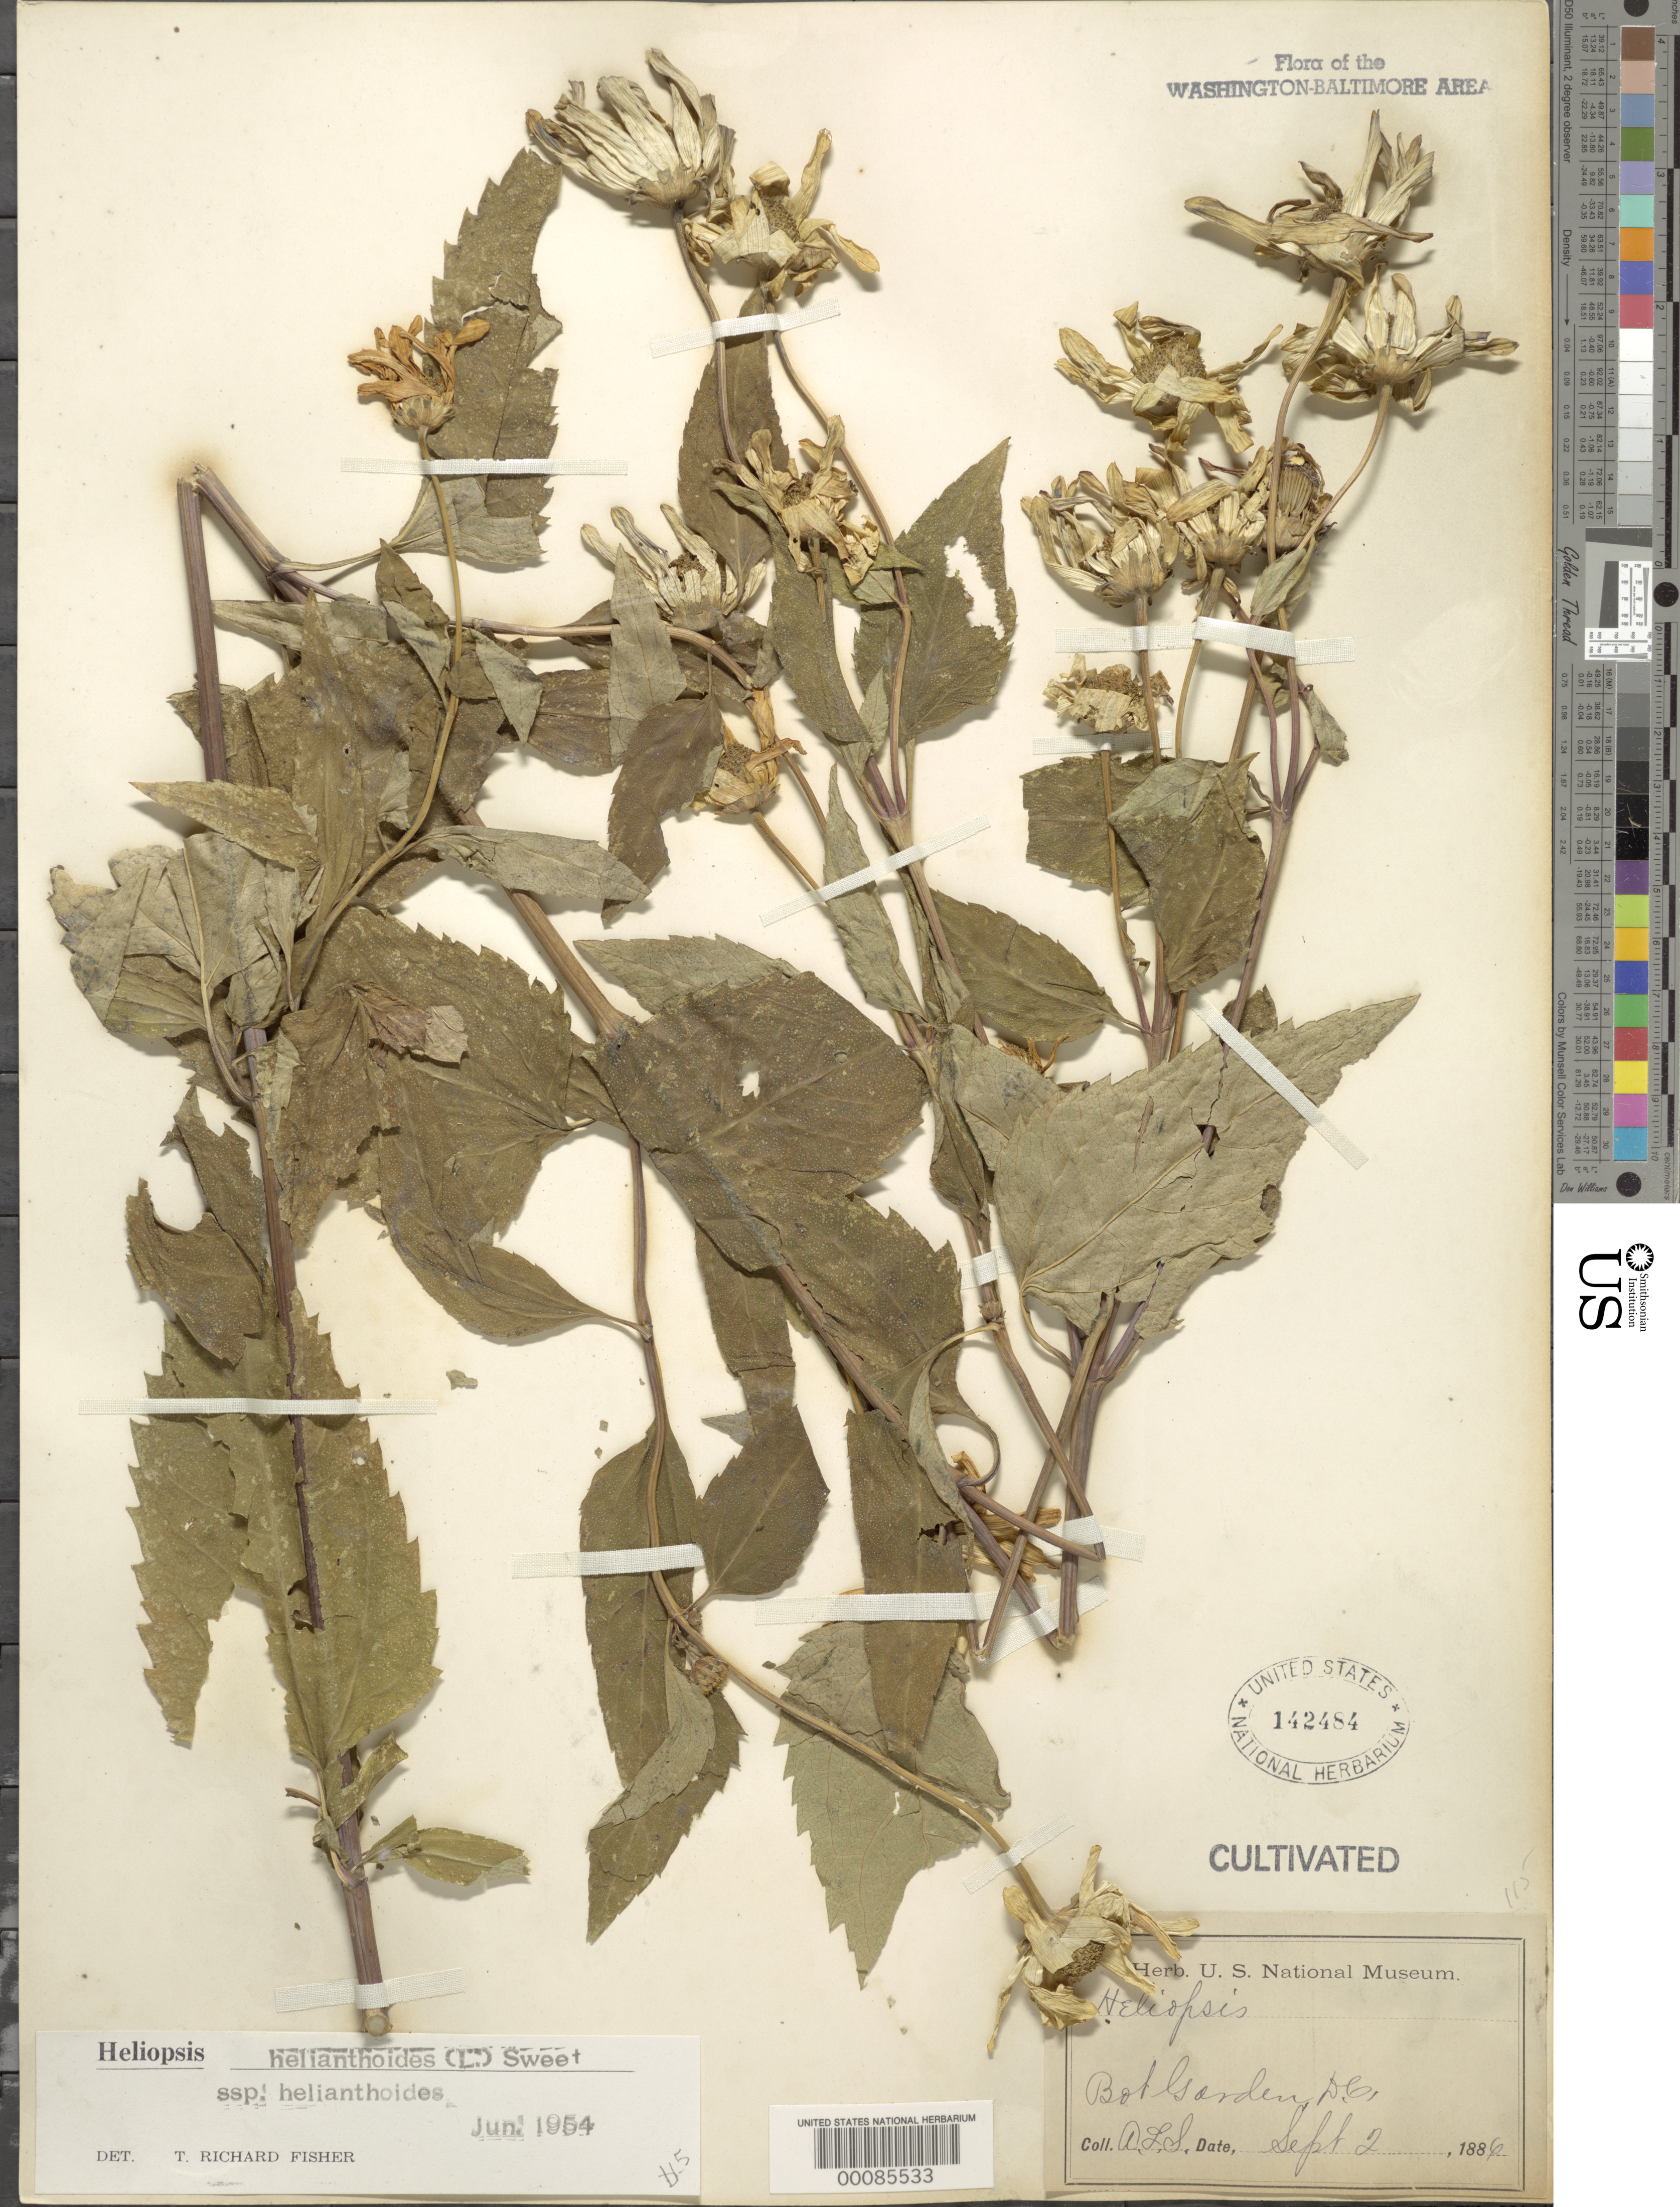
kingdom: Plantae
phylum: Tracheophyta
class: Magnoliopsida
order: Asterales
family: Asteraceae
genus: Heliopsis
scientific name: Heliopsis helianthoides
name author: (L.) Sweet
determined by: Fisher, T. R.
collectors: A. Schlott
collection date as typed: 02 Sep 1886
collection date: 1886-09-02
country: United States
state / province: District of Columbia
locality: Botanical gardens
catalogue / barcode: US 142484